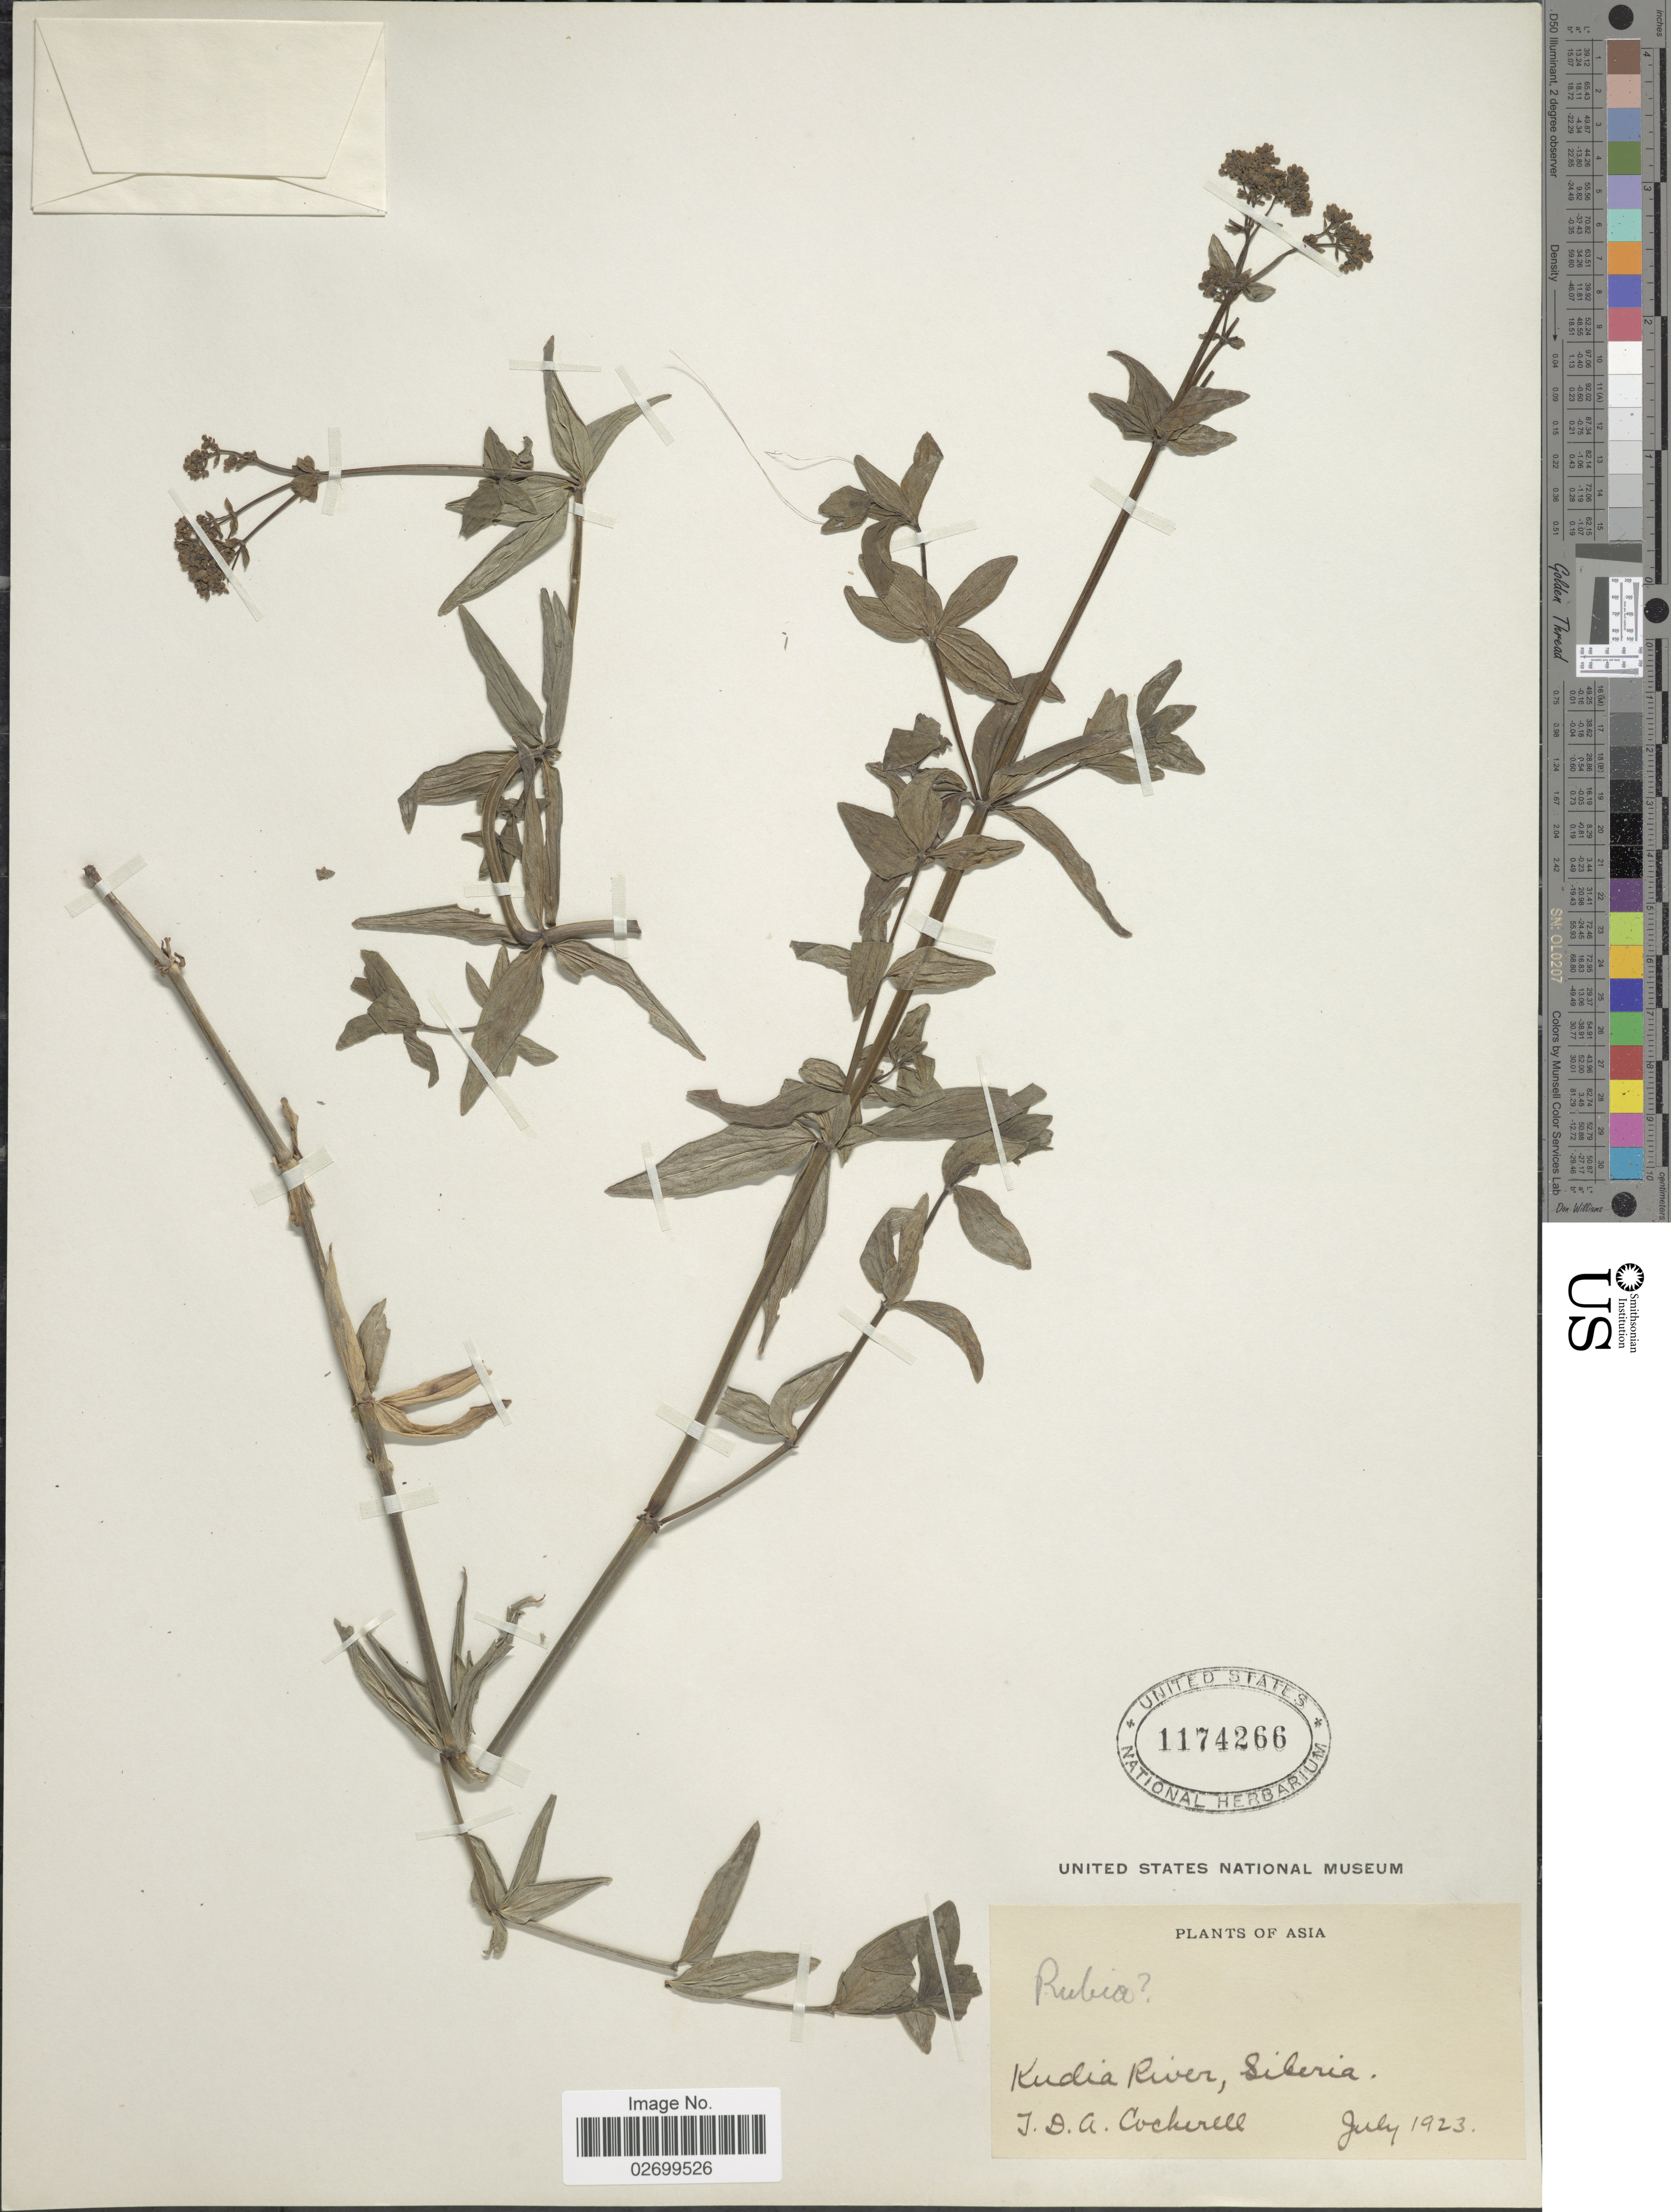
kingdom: Plantae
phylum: Tracheophyta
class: Magnoliopsida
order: Gentianales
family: Rubiaceae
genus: Rubia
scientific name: Rubia sp.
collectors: T. Cockerell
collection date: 1923-07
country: Russian Federation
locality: Asia, Kudia River, Siberia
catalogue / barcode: US 1174266